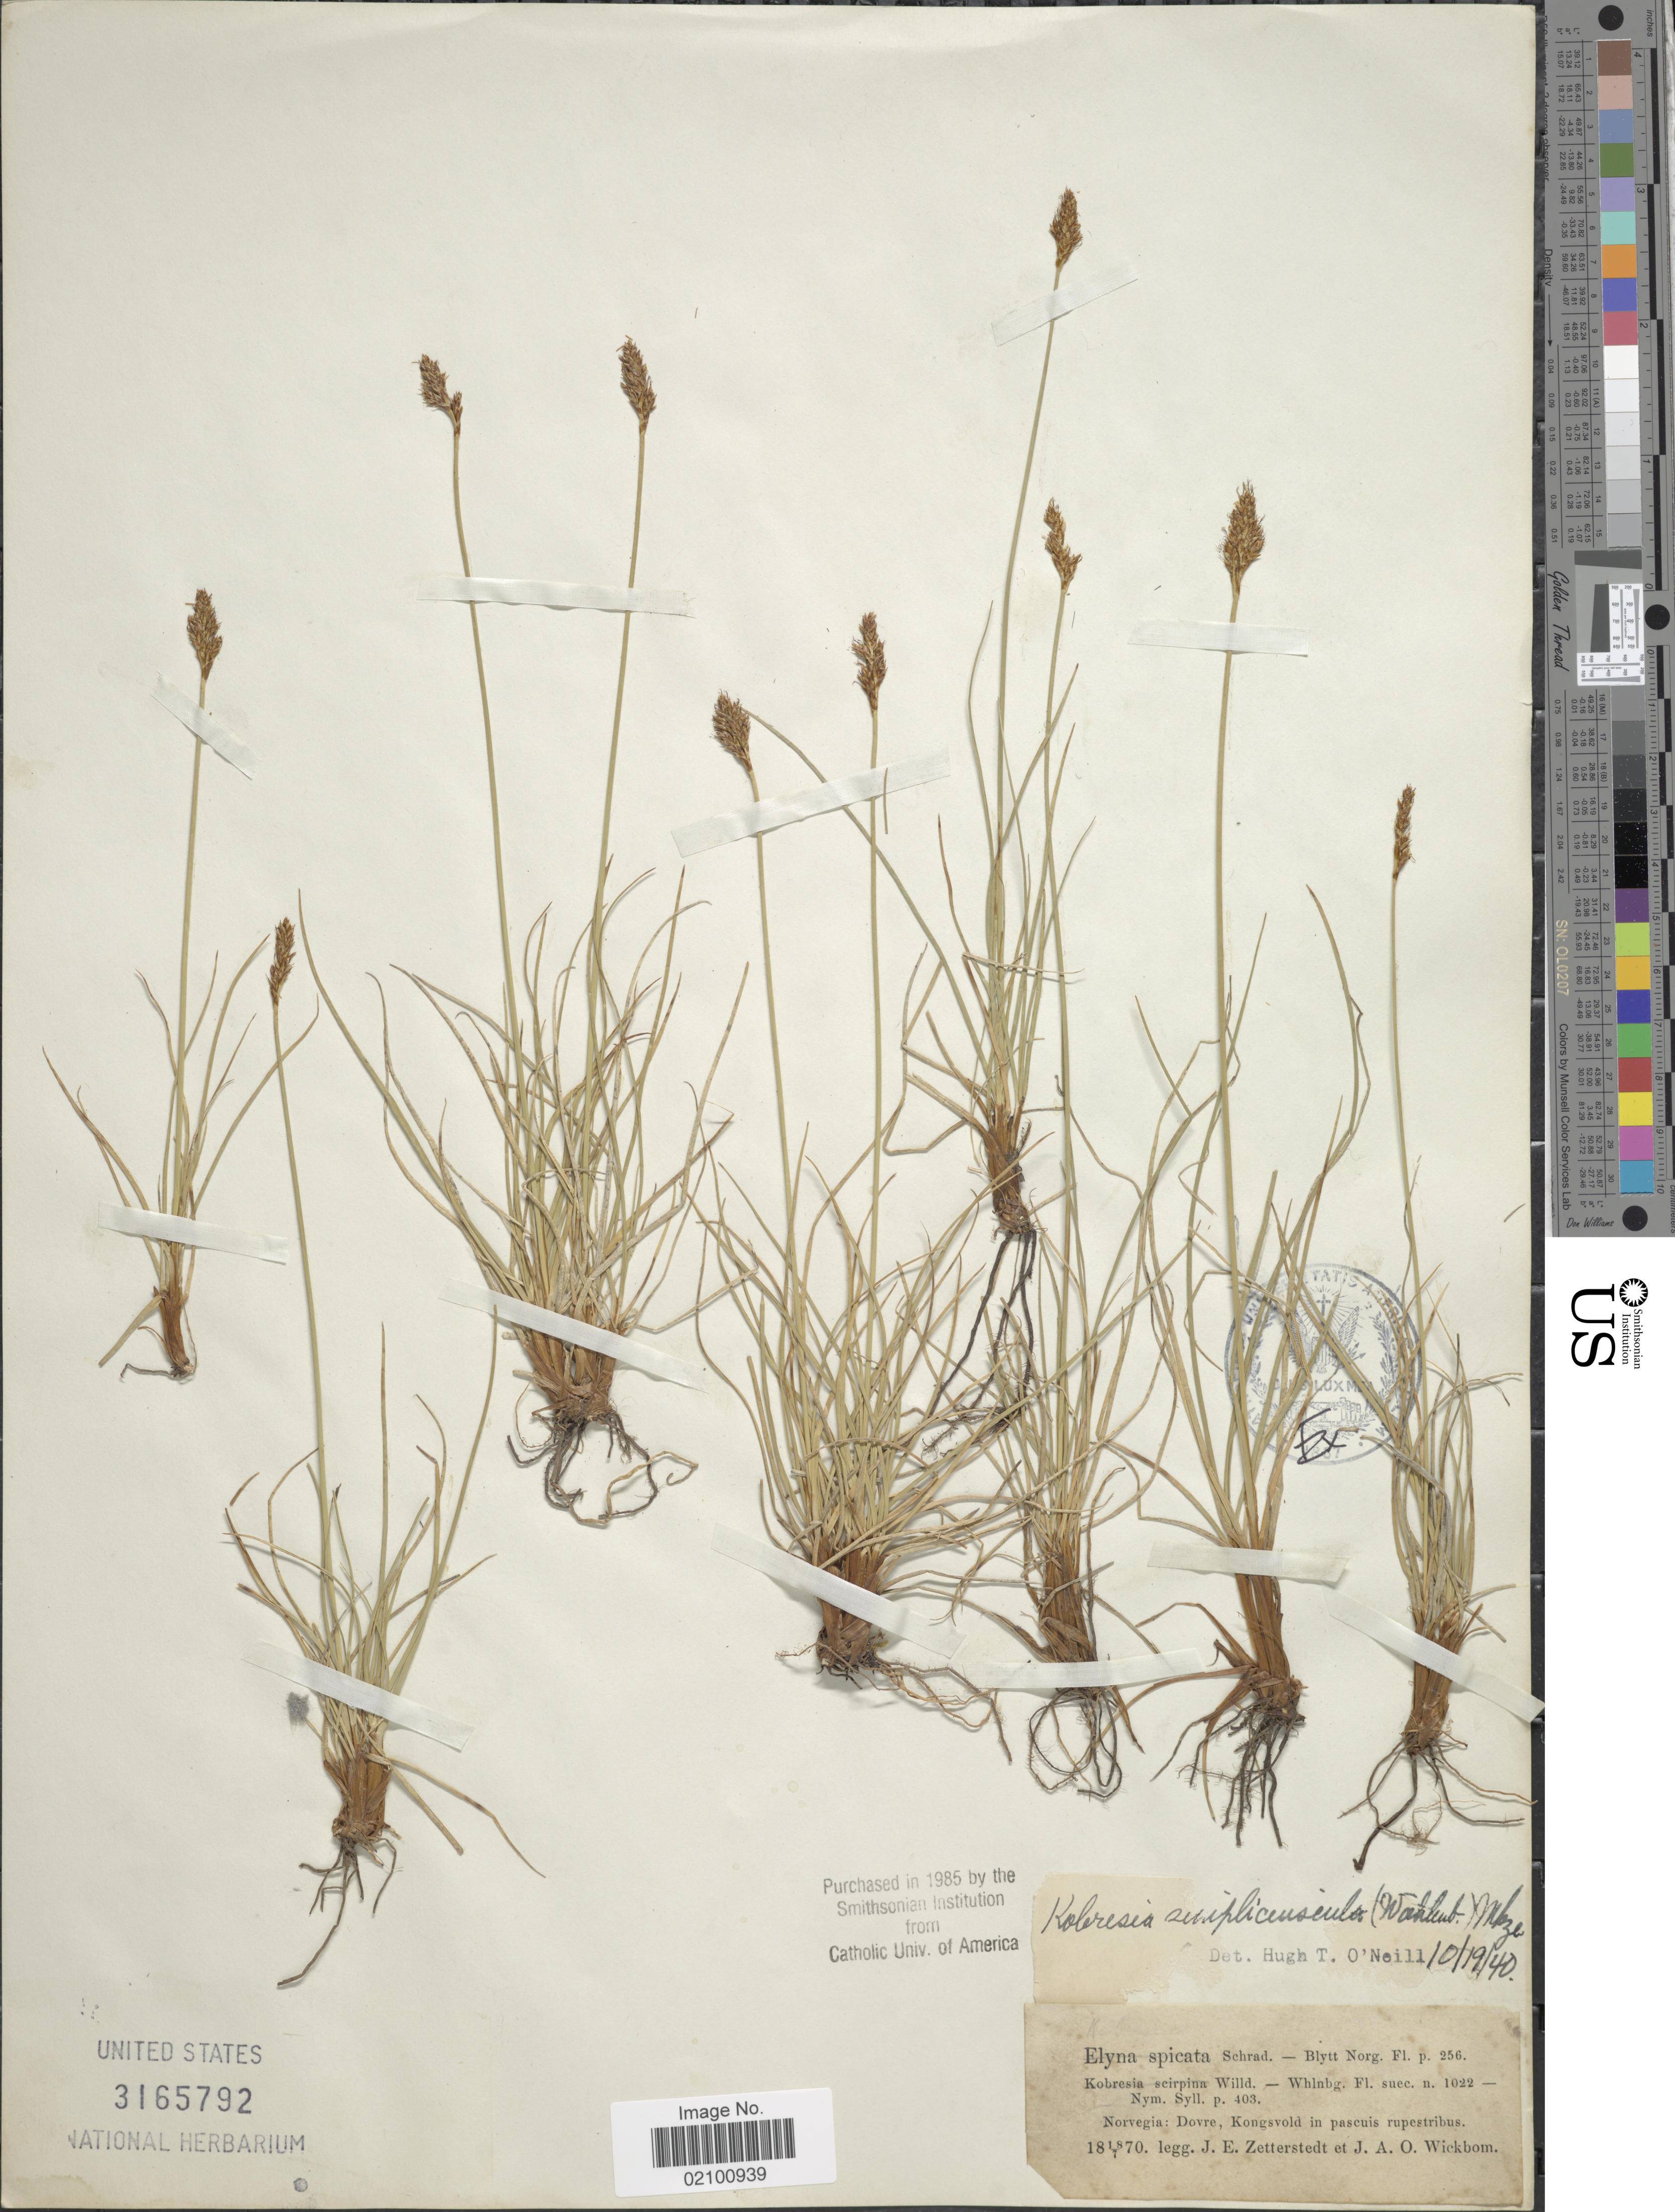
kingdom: Plantae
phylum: Tracheophyta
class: Liliopsida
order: Poales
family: Cyperaceae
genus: Carex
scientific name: Carex simpliciuscula subsp. simpliciuscula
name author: Wahlenb.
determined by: Strong, M. T., (US), Smithsonian Institution - National Museum of Natural History (UNITED STATES)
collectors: J.E. Zetterstedt & J. Wickbom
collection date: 1870-07-18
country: Norway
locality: Norvegia, Dovre, Kongsvold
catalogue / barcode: US 3165792